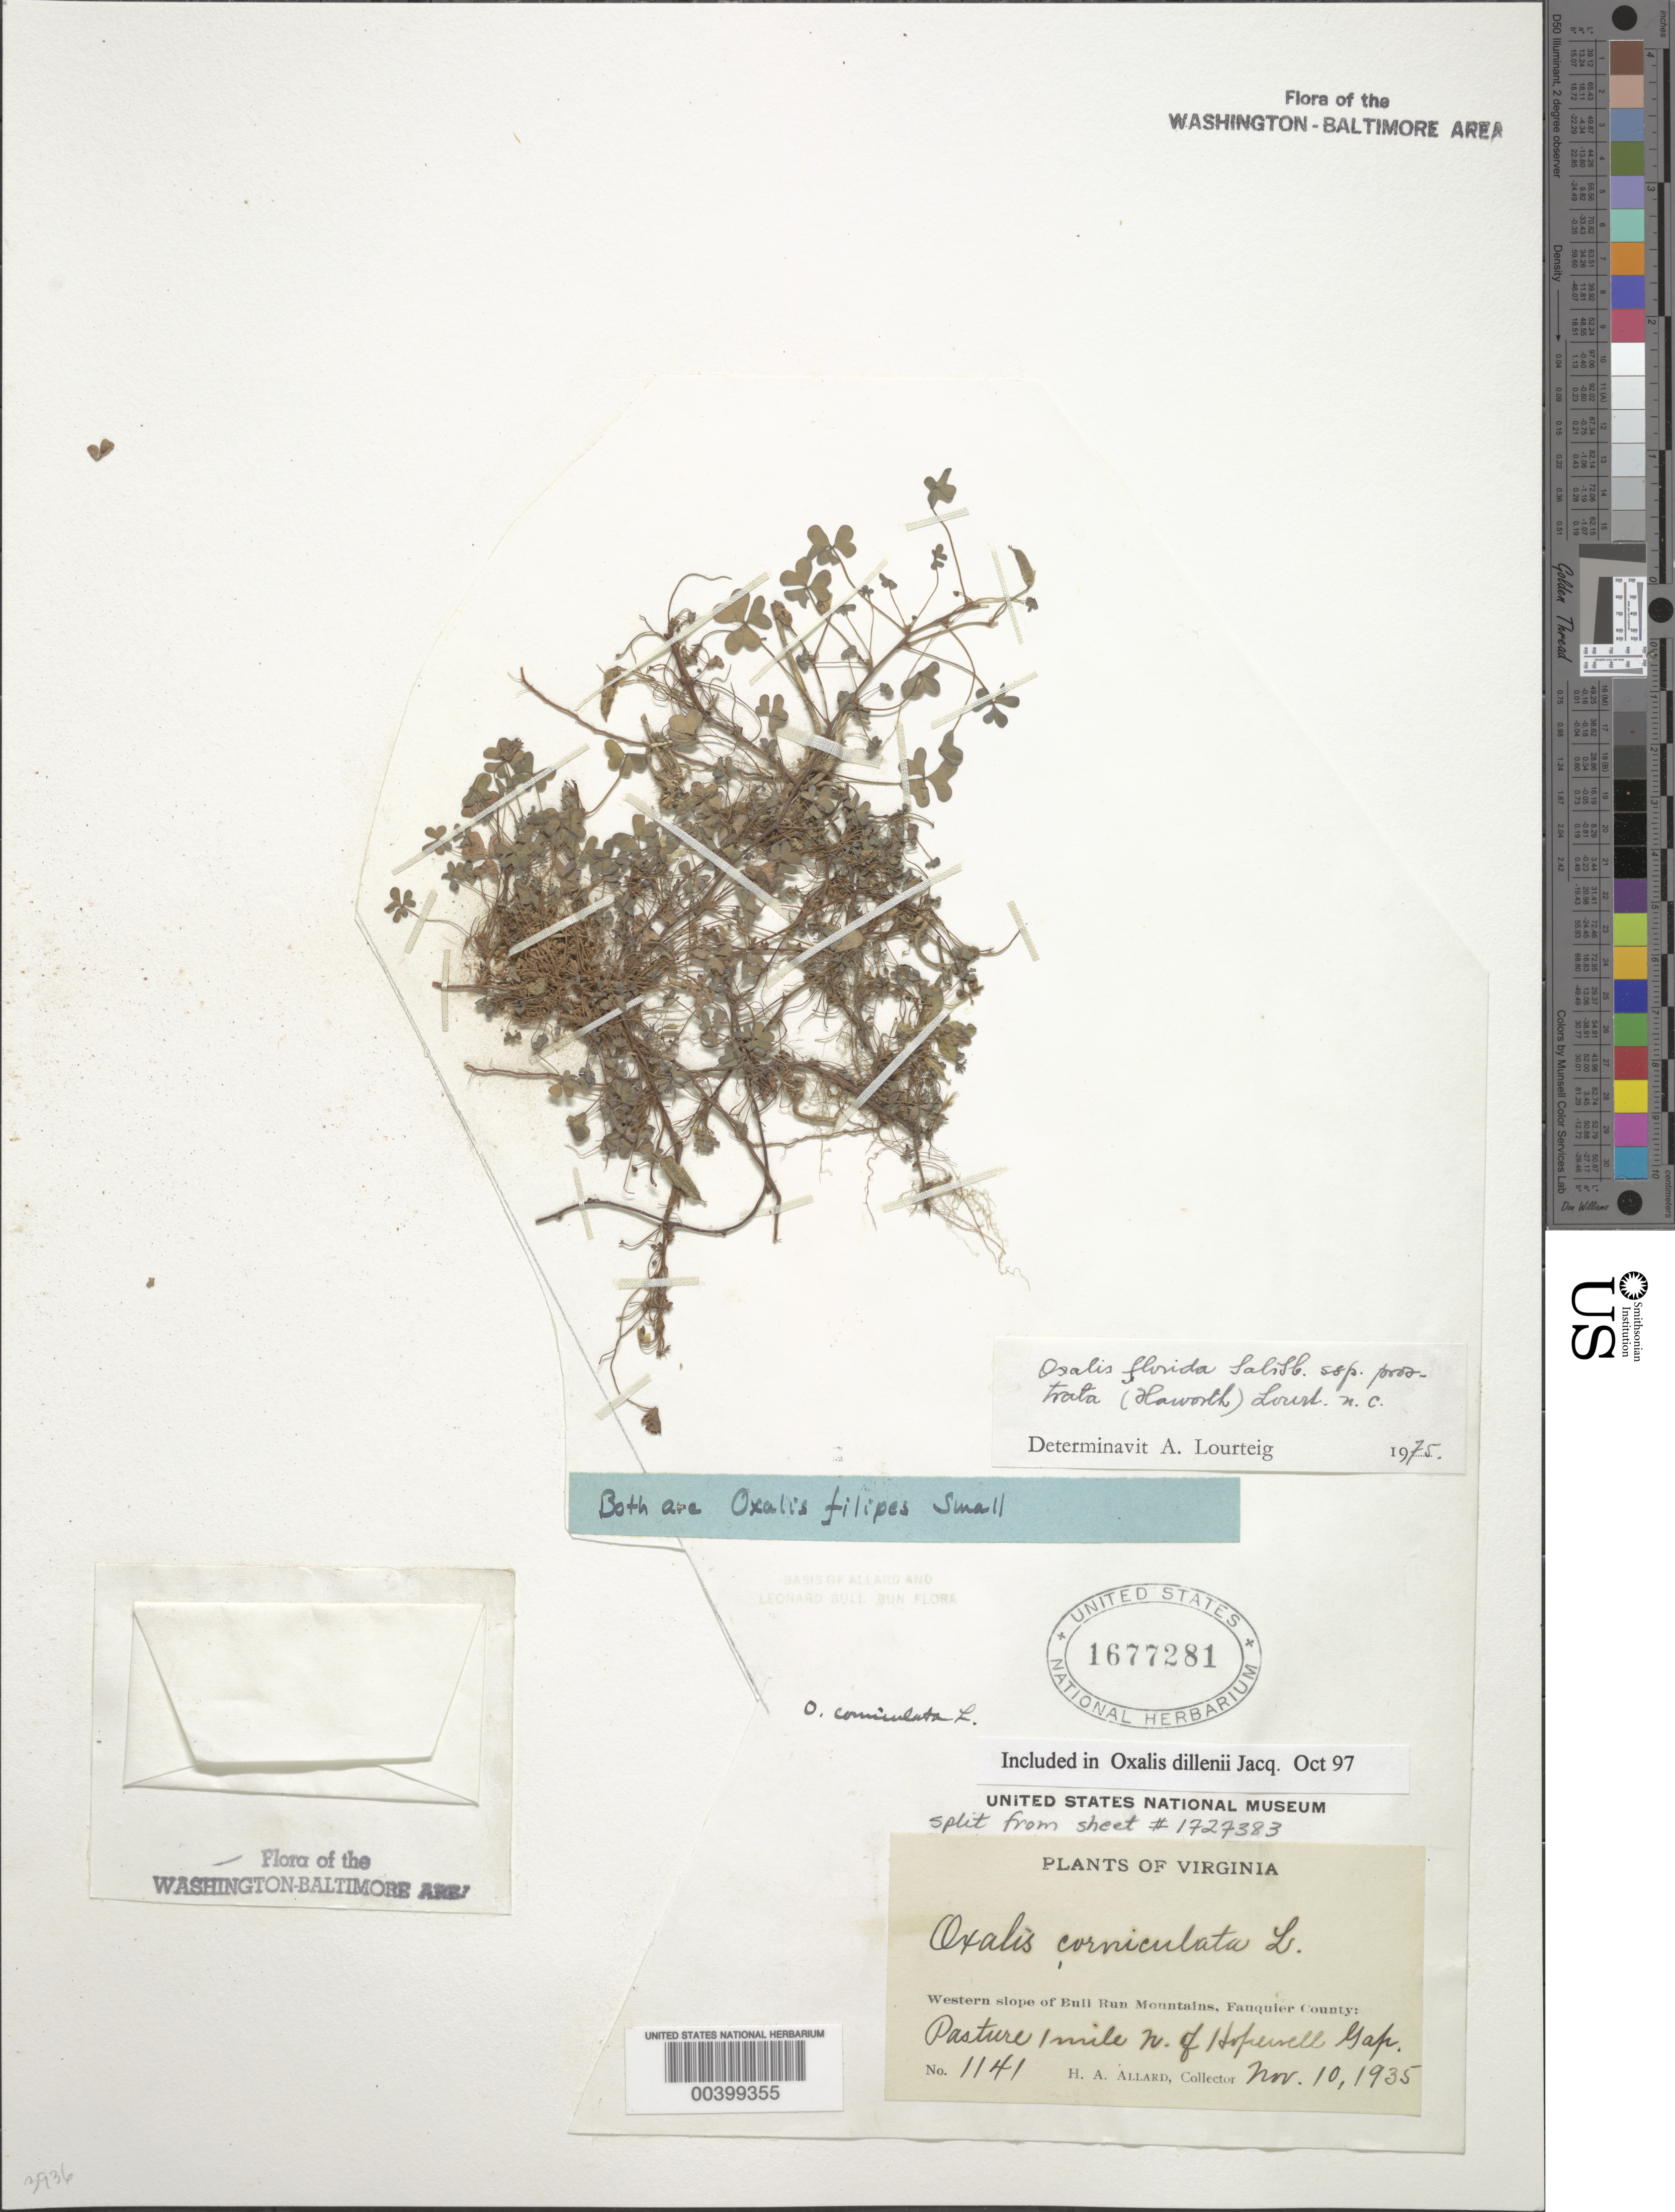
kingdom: Plantae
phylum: Tracheophyta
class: Magnoliopsida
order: Oxalidales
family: Oxalidaceae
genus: Oxalis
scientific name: Oxalis dillenii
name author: Jacq.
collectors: H. A. Allard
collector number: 1141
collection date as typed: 10 Nov 1935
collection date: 1935-11-10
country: United States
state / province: Virginia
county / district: Fauquier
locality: North of Hopewell Gap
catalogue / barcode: US 1677281